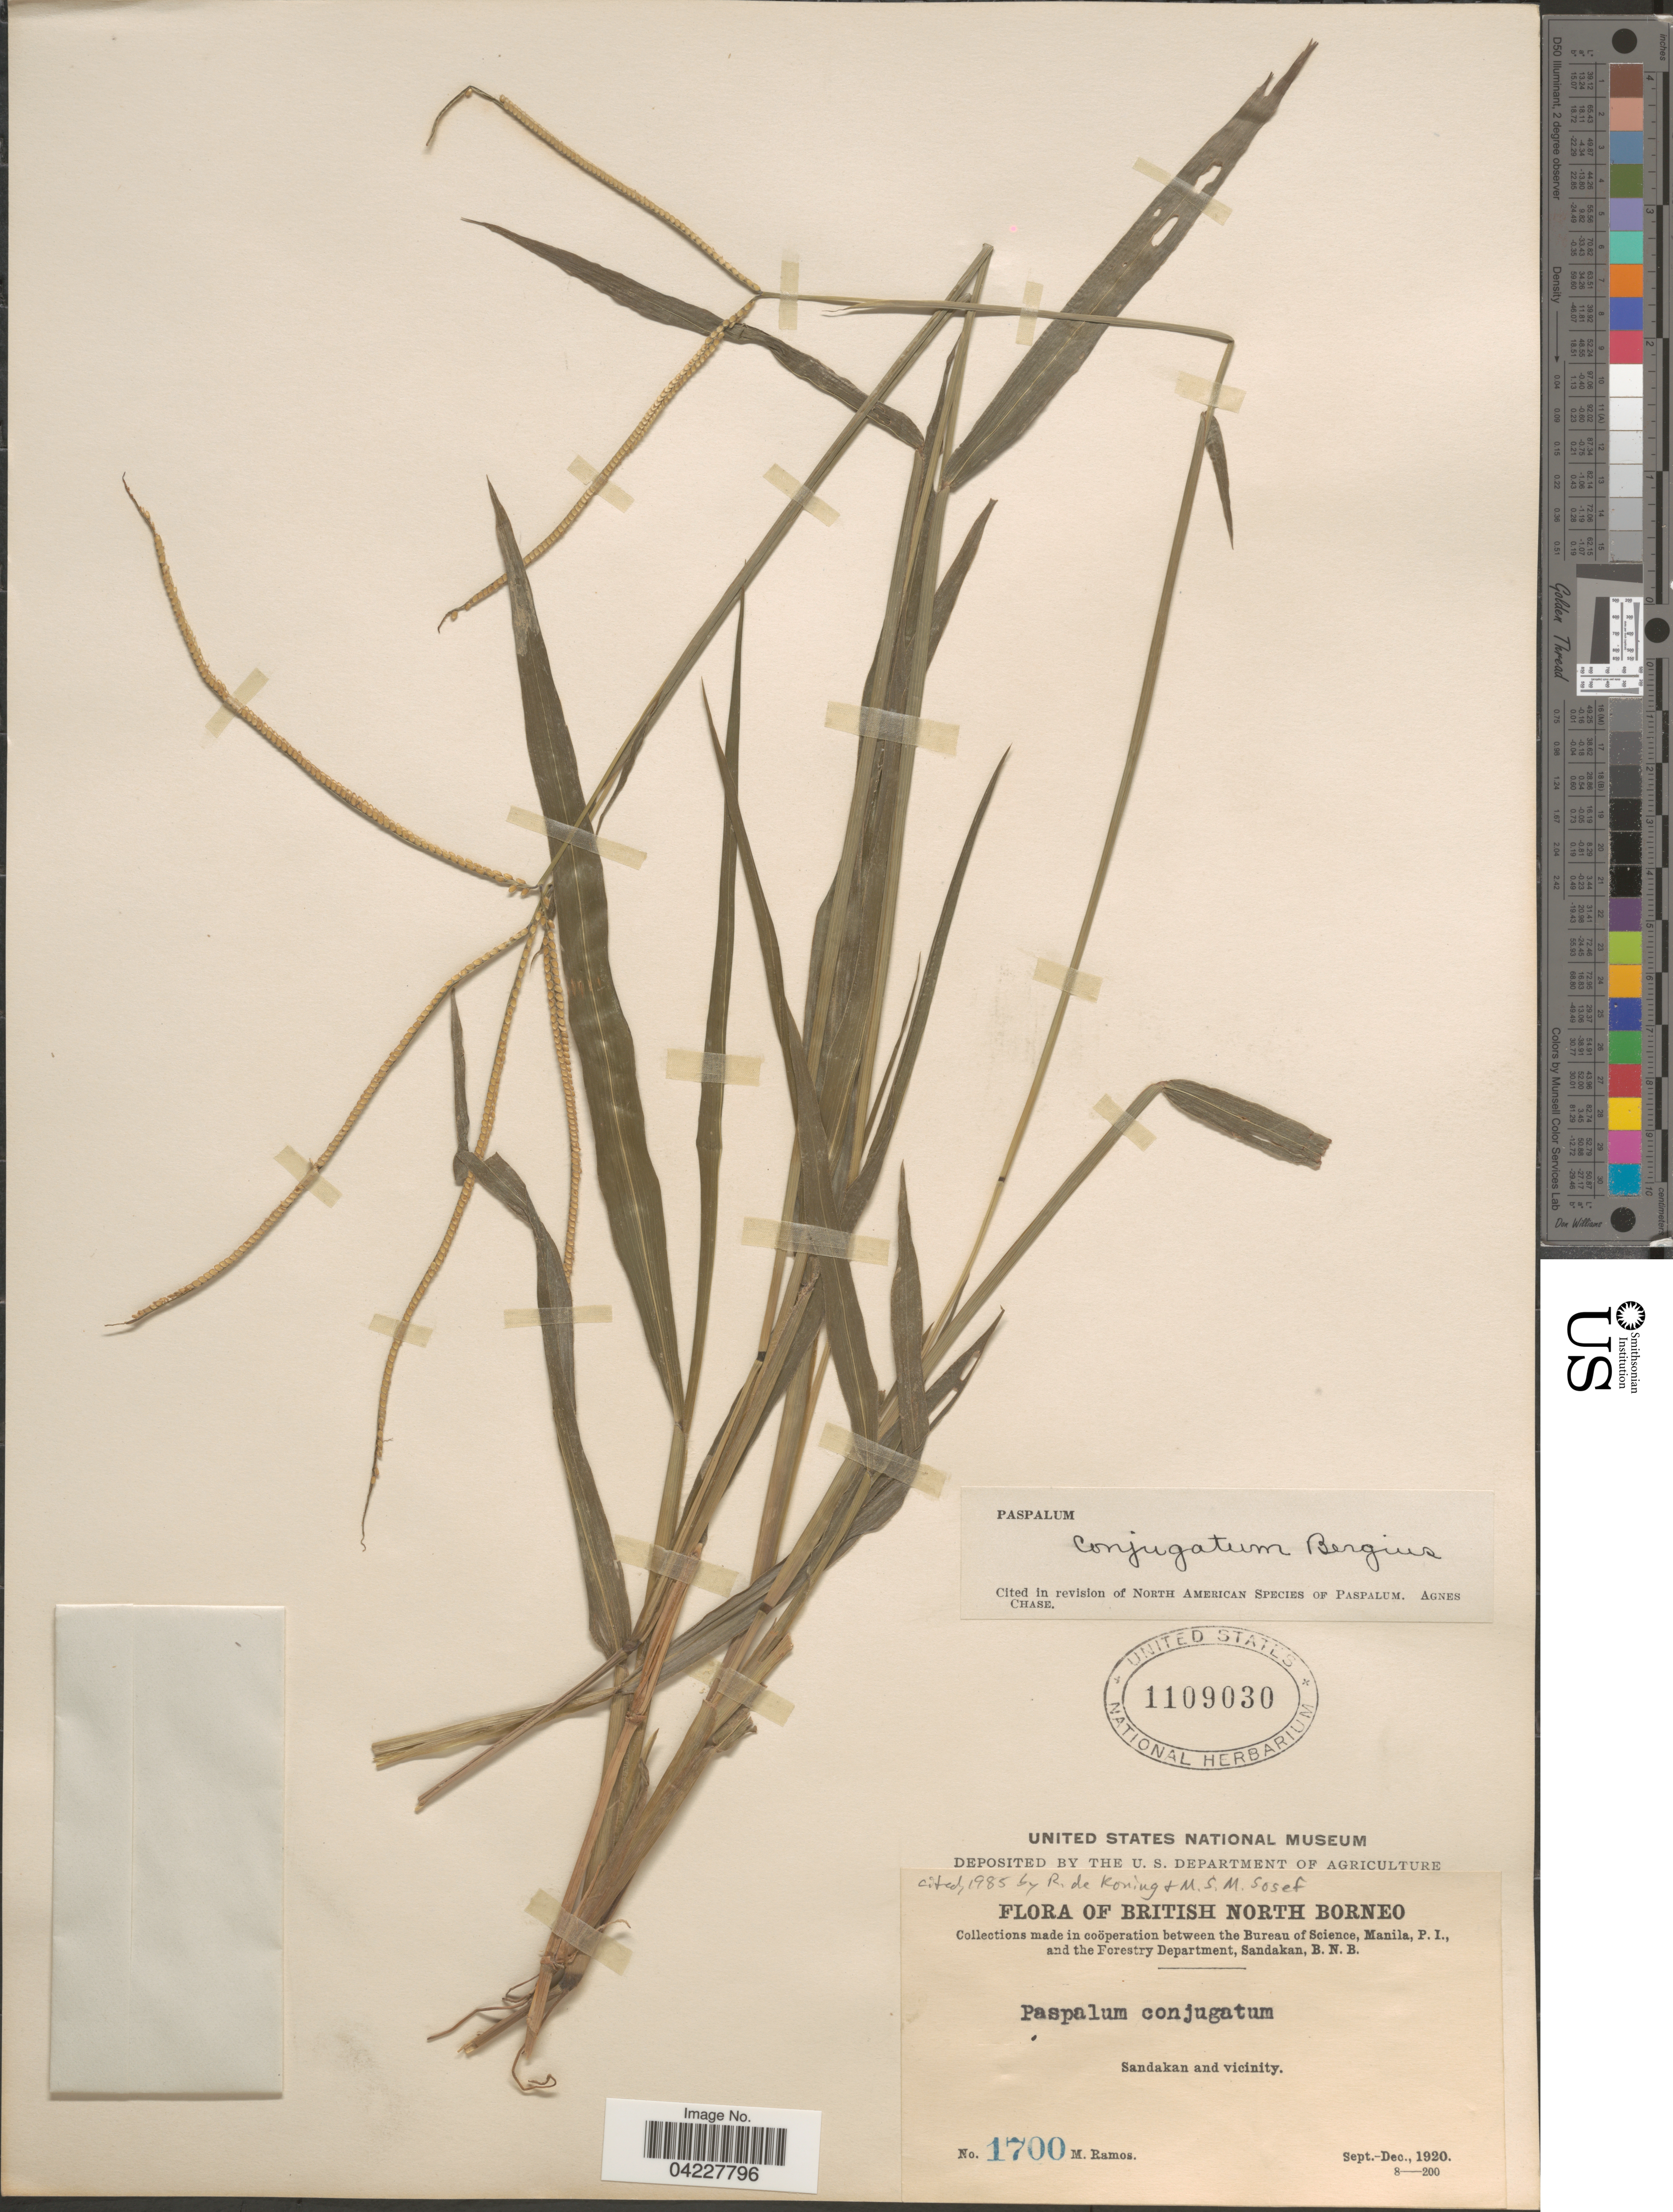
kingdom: Plantae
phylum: Tracheophyta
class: Liliopsida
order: Poales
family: Poaceae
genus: Paspalum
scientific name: Paspalum conjugatum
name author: P.J. Bergius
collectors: M. Ramos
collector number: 1700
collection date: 1920-09/1920-12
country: Malaysia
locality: British North Borneo. Sandakan and vicinity.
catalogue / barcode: US 1109030